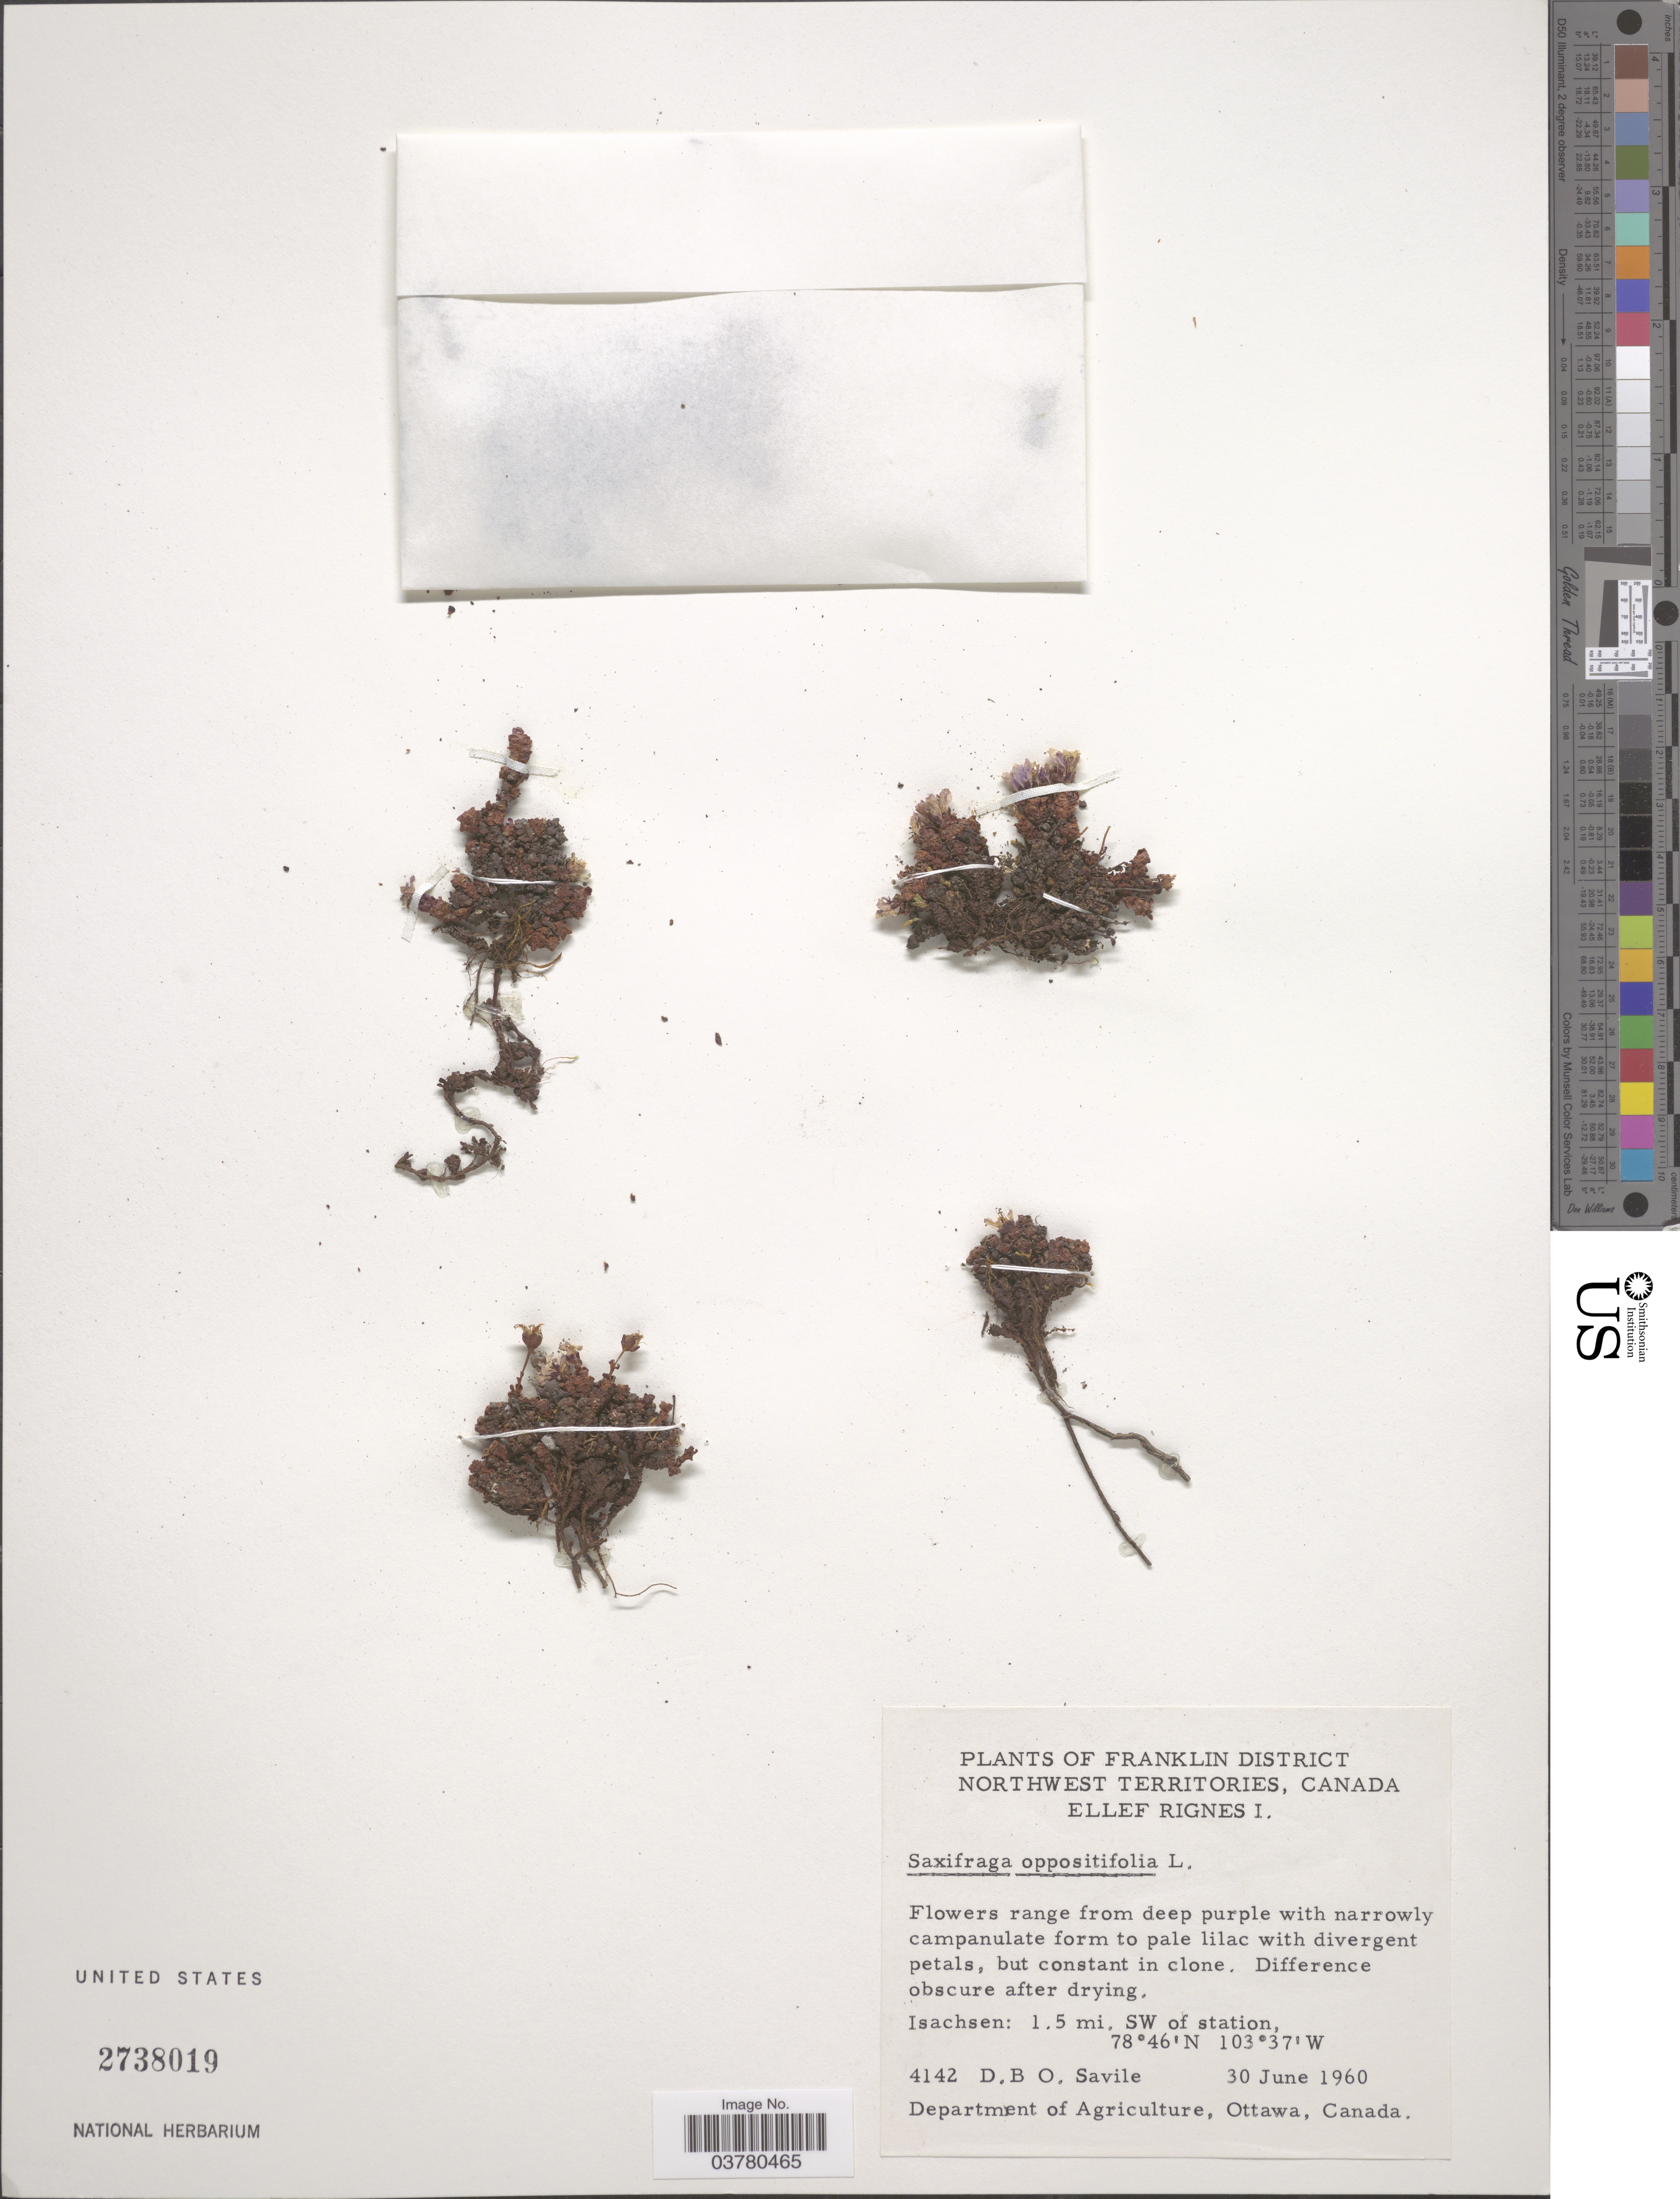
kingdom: Plantae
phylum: Tracheophyta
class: Magnoliopsida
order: Saxifragales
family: Saxifragaceae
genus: Saxifraga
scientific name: Saxifraga oppositifolia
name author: L.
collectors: D. Savile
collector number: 4142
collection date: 1960-06-30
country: Canada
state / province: Northwest Territories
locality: Franklin District. Ellef Rignes I. Isachsen: 1.5 mi. SW of station.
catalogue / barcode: US 2738019